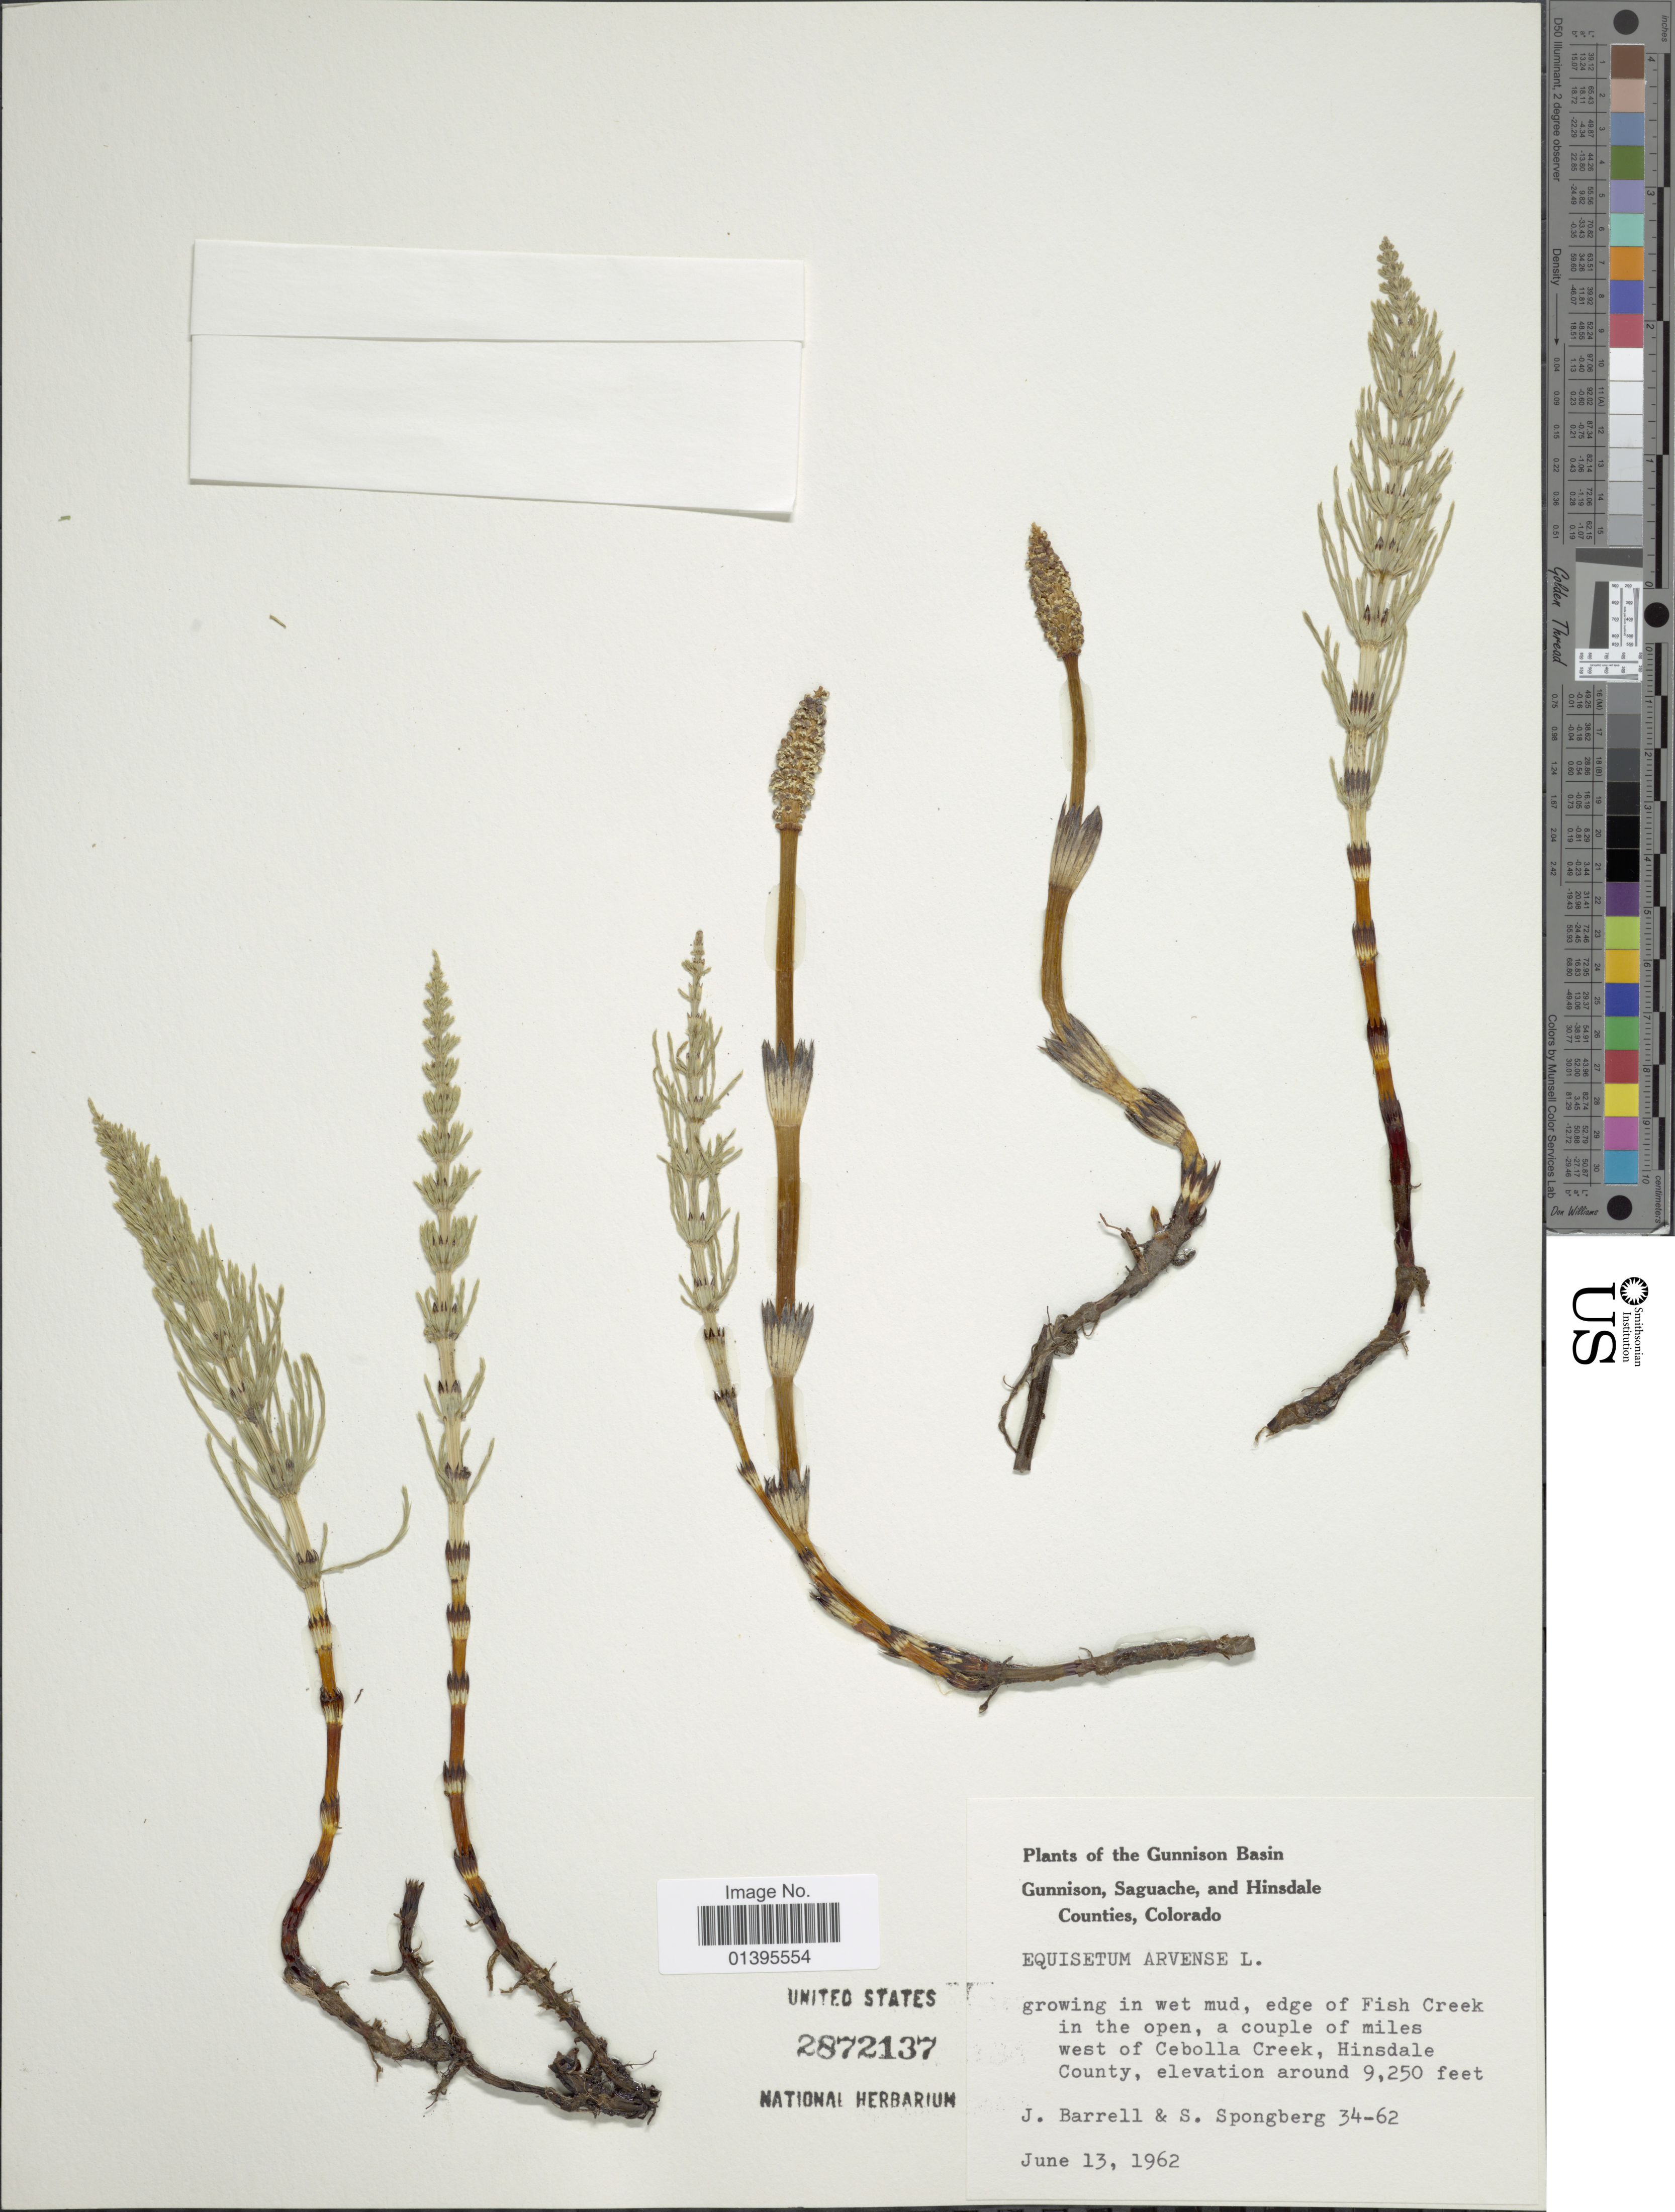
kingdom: Plantae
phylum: Tracheophyta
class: Polypodiopsida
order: Equisetales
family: Equisetaceae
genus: Equisetum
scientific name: Equisetum arvense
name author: L.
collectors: J. Barrell & S. A.Spongberg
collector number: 34-62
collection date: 1962-06-13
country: United States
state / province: Colorado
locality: Gunnison Basin Gunnison, Saguache, and Hinsdale Counties, edge of Fish Creek in the open, a couple of miles west of Cebolla Creek, Hinsdale County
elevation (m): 2819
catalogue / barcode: US 2872137